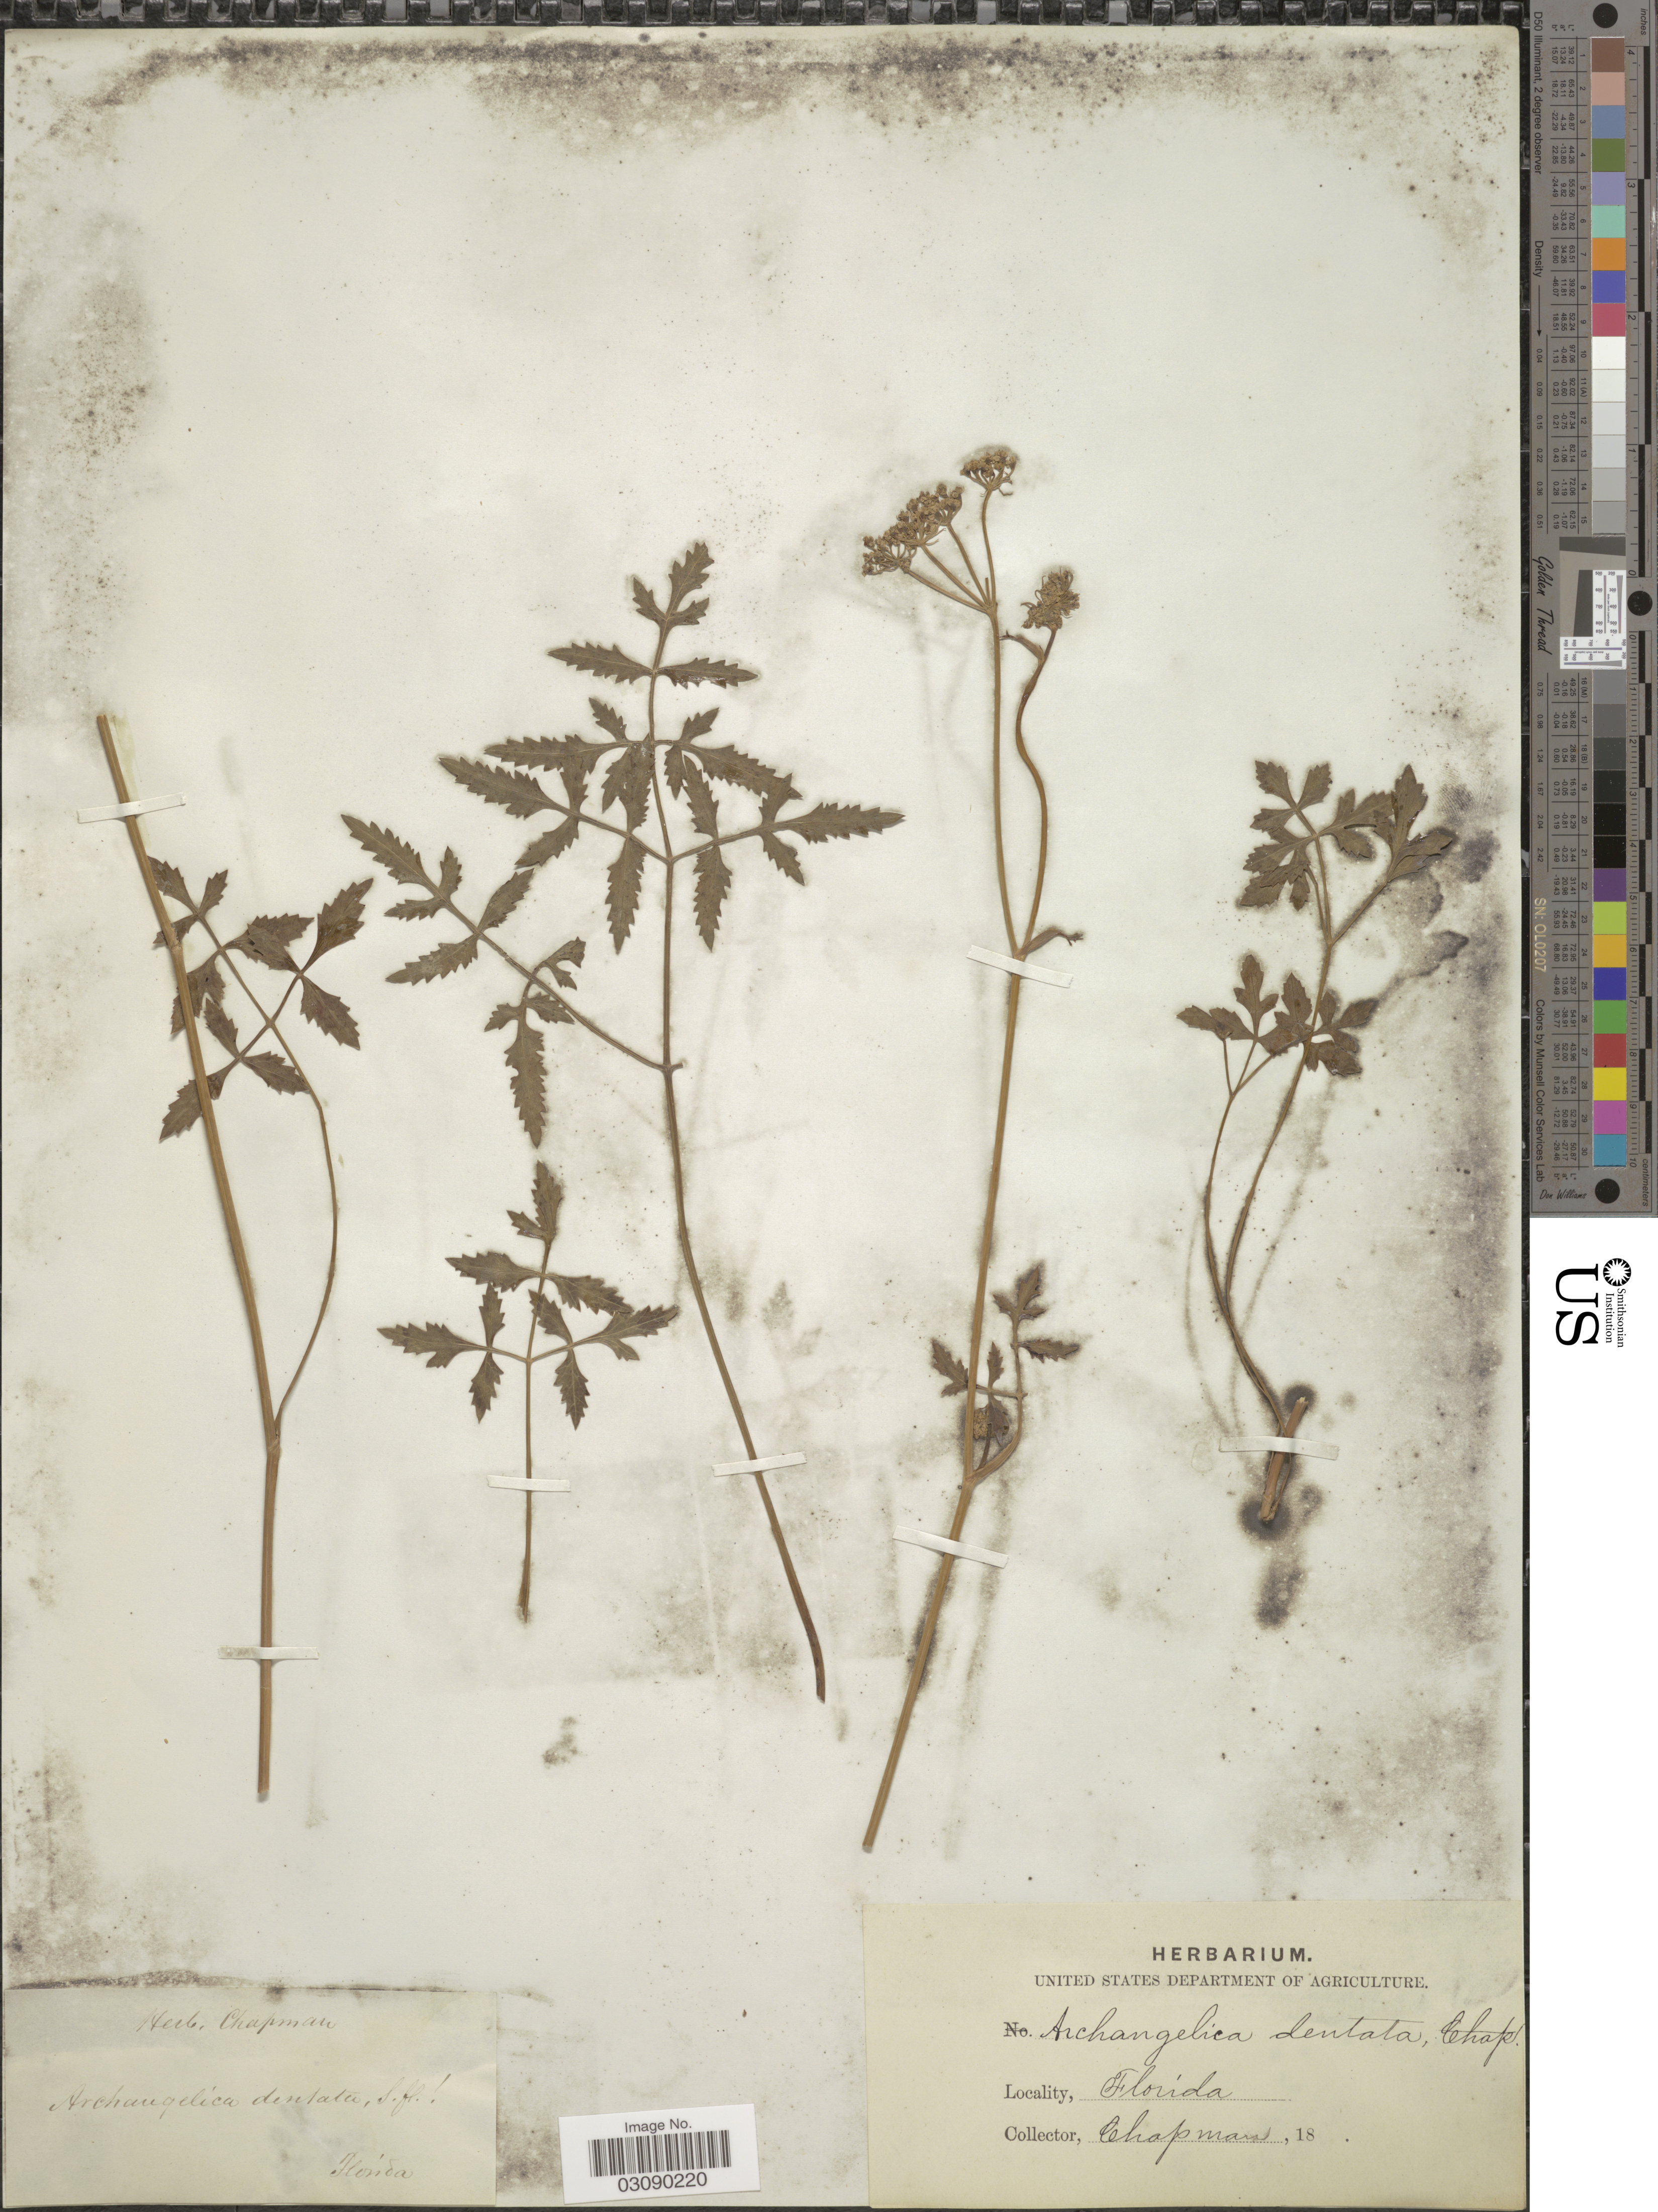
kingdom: Plantae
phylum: Tracheophyta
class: Magnoliopsida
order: Apiales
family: Apiaceae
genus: Angelica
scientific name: Angelica dentata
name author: (Chapm.) J.M. Coult. & Rose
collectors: A. Chapman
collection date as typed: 18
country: United States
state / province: Florida